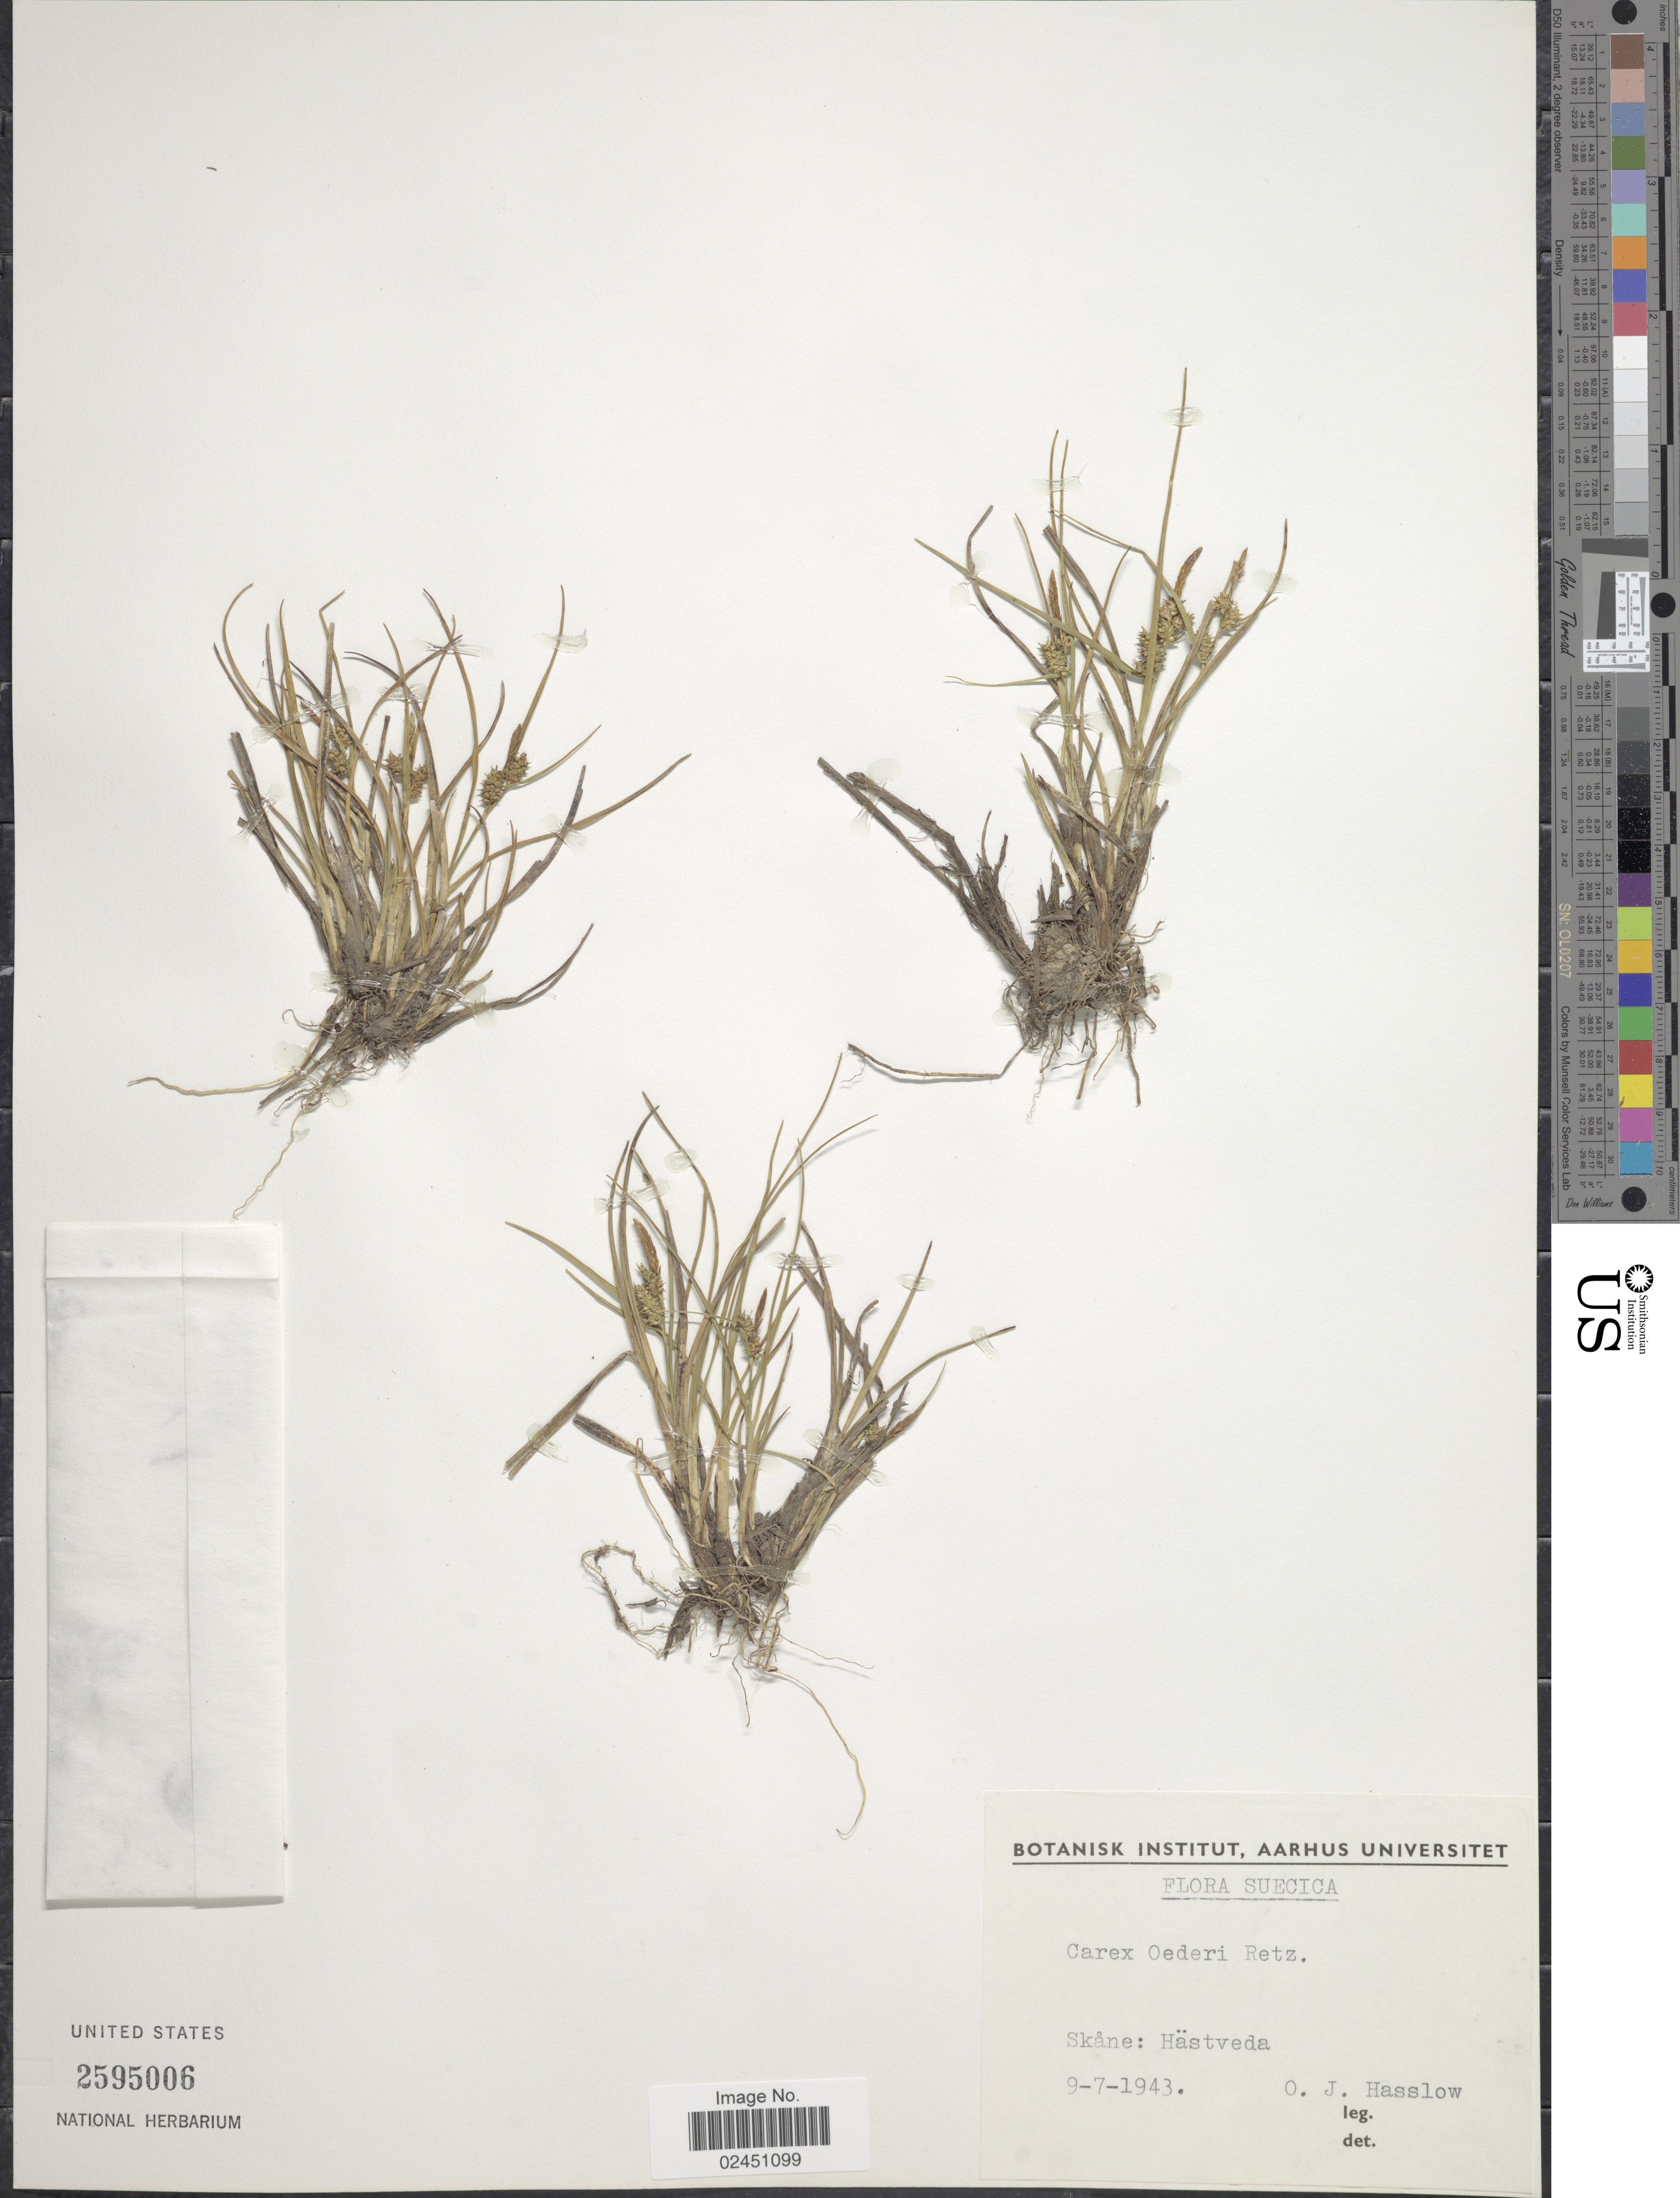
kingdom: Plantae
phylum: Tracheophyta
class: Liliopsida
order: Poales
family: Cyperaceae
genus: Carex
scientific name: Carex oederi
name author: Retz.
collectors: O. Hasslow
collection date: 1943-07-09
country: Sweden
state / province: Skåne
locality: Suecica. Hastveda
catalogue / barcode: US 2595006